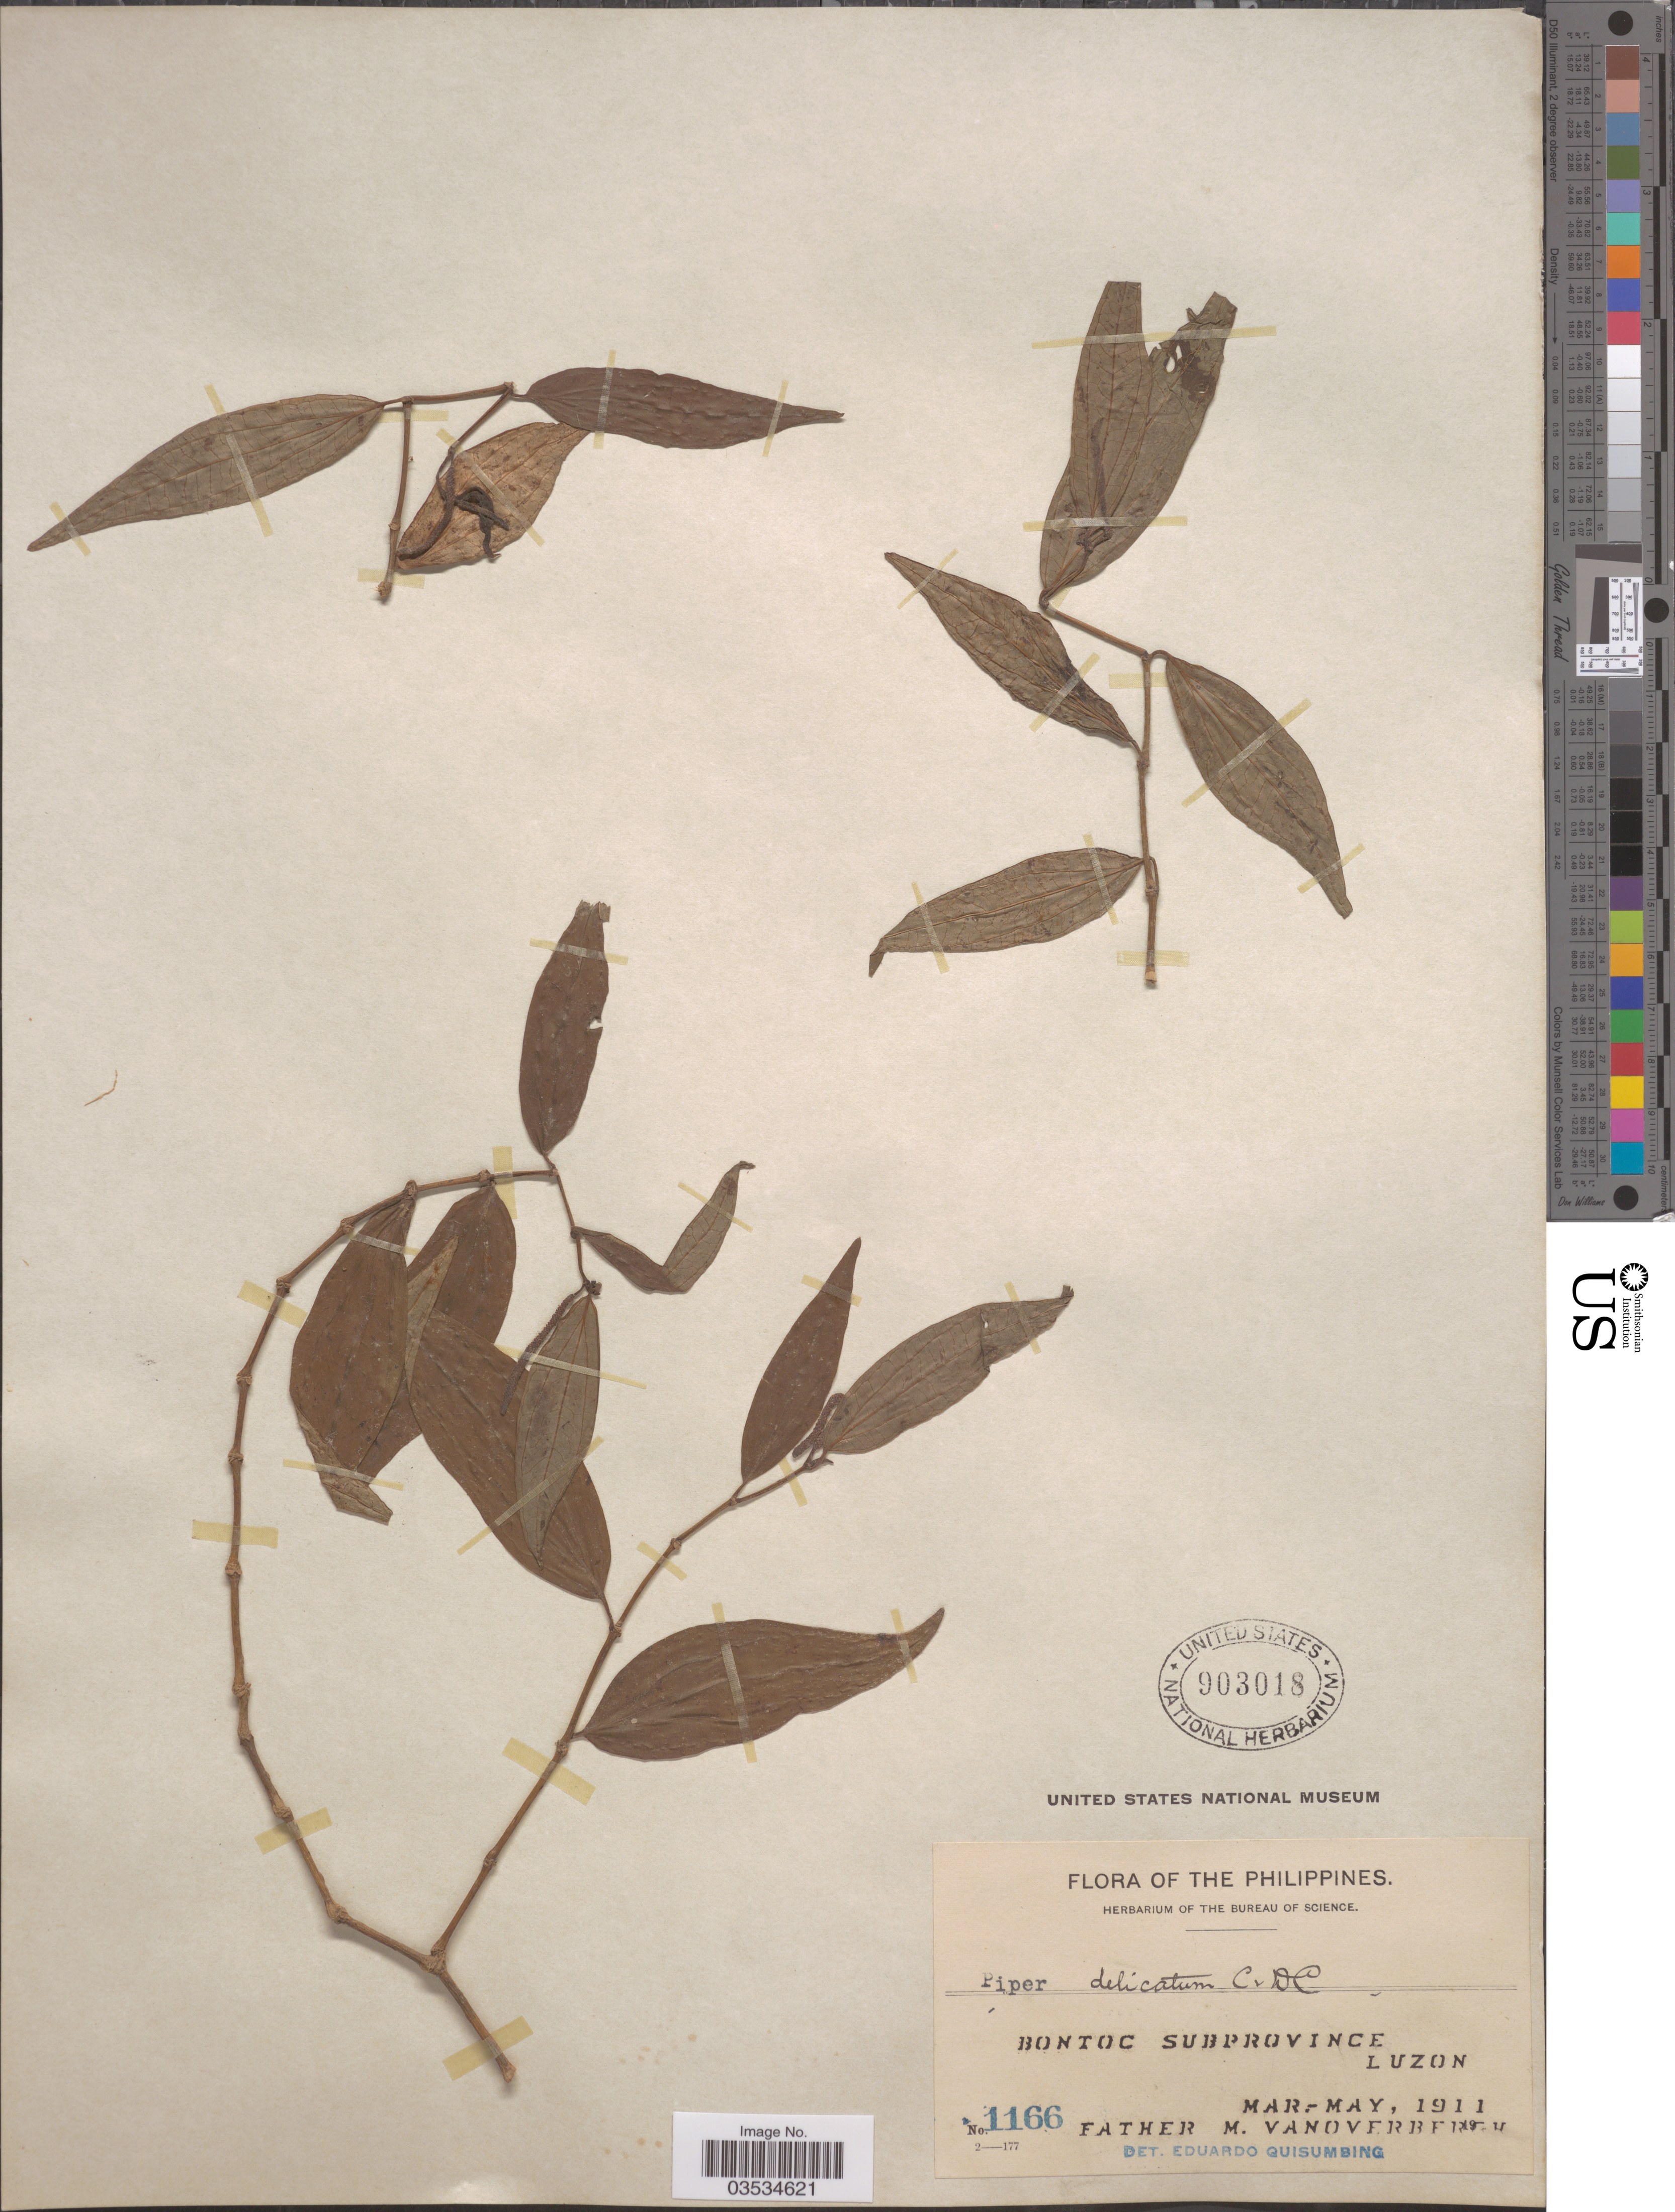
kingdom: Plantae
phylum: Tracheophyta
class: Magnoliopsida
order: Piperales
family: Piperaceae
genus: Piper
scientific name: Piper delicatum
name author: C. DC. in Elmer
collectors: F. Vanoverbergh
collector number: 1166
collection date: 1911-03/1911-05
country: Philippines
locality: Bontoc Subprovince. Luzon.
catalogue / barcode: US 903018